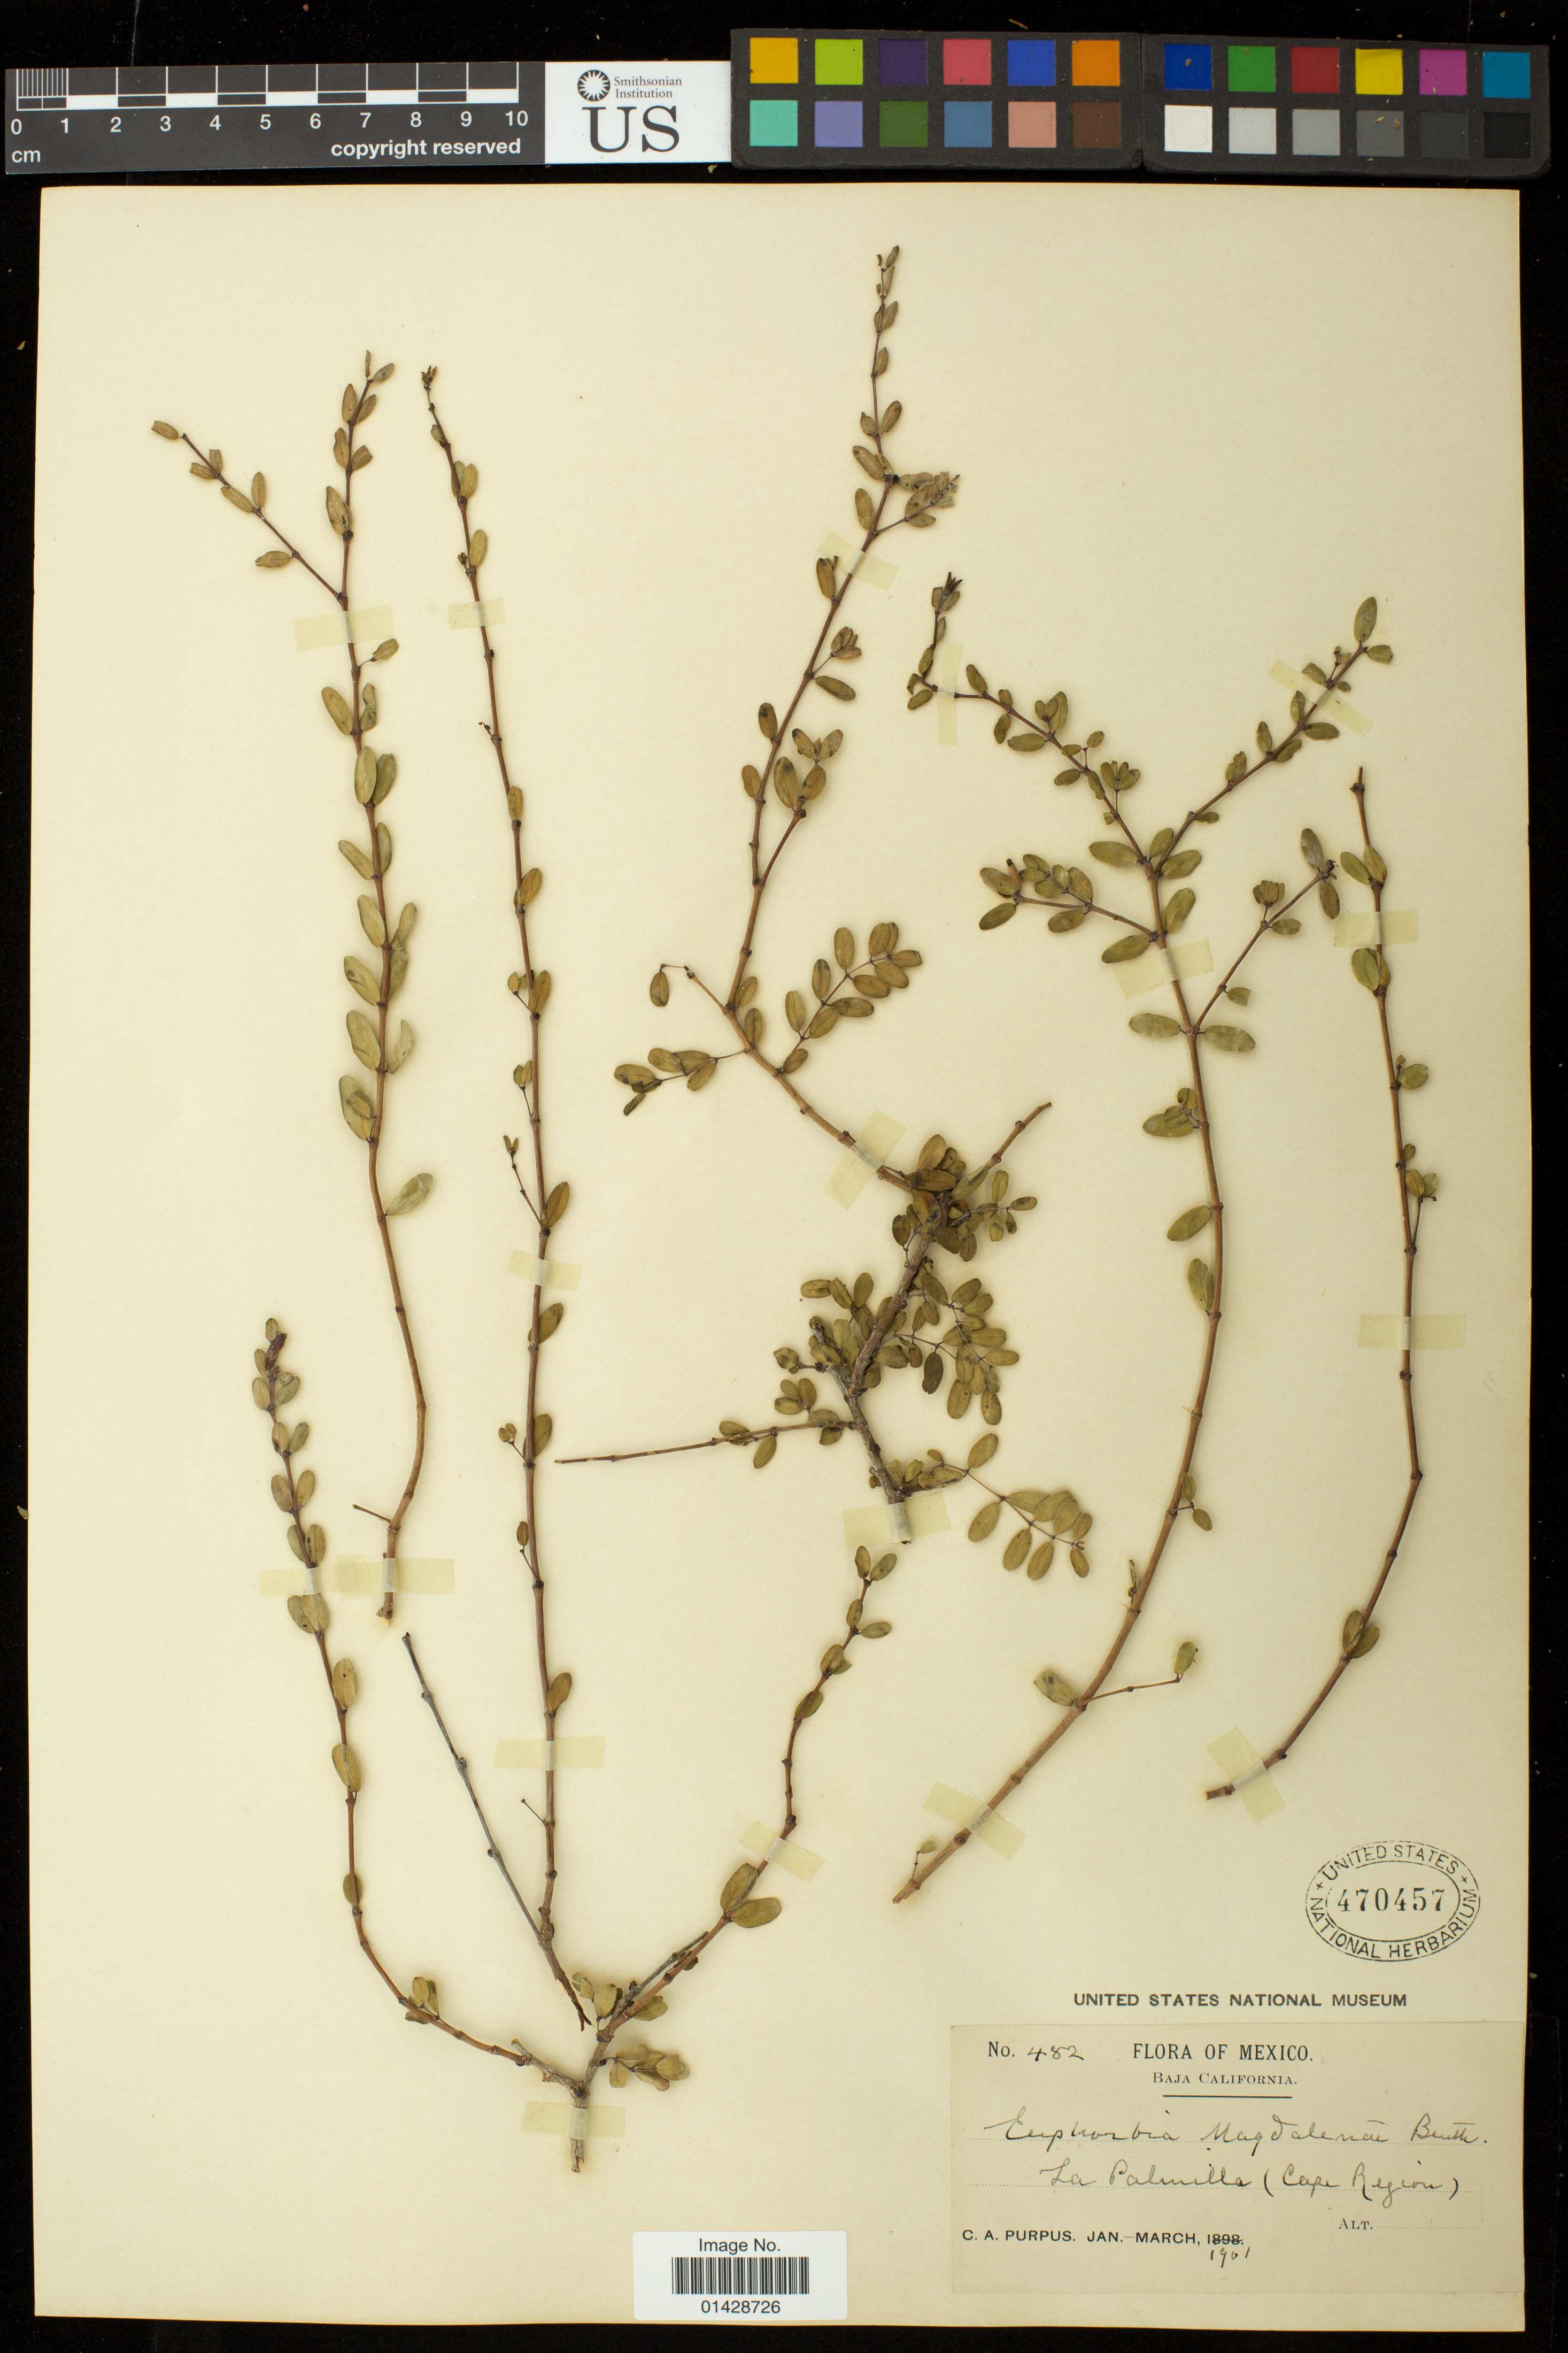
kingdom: Plantae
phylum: Tracheophyta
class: Magnoliopsida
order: Malpighiales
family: Euphorbiaceae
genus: Euphorbia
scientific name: Euphorbia magdalenae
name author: Benth.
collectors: C. A. Purpus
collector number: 482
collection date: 1901-01/1901-03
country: Mexico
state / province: Baja California Sur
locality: La Palmilla (Cape region)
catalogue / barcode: US 470457